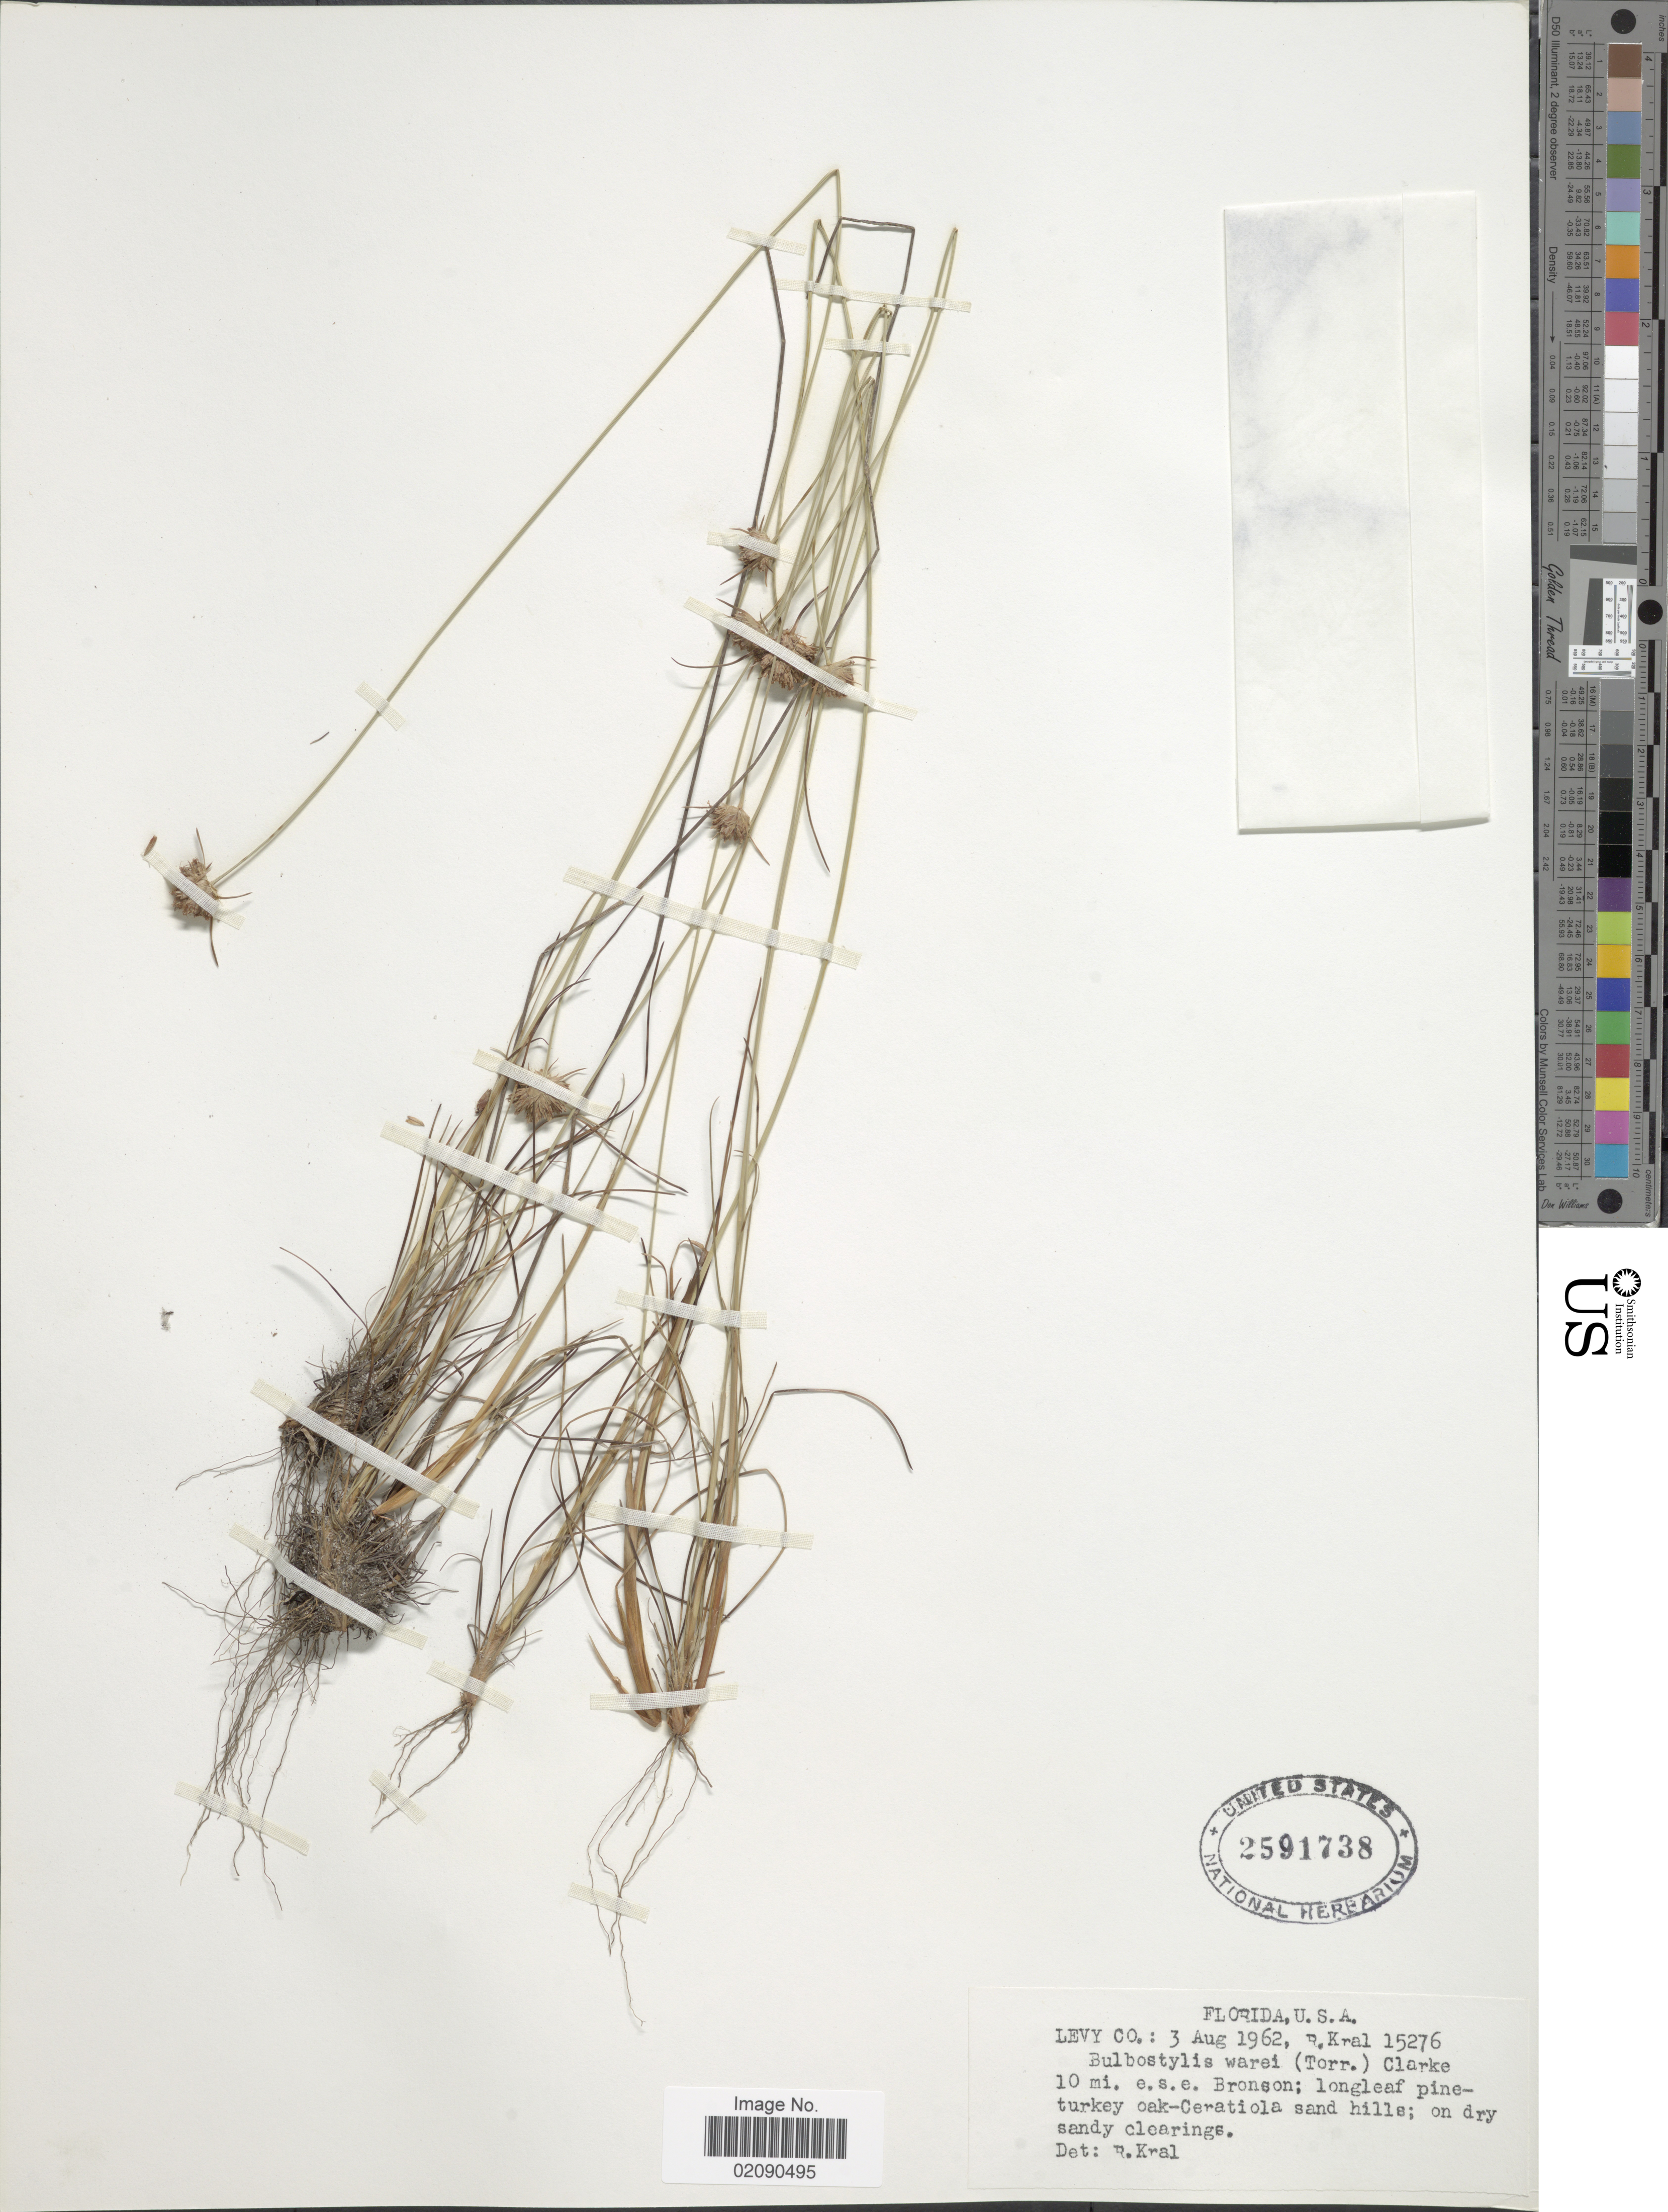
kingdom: Plantae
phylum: Tracheophyta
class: Liliopsida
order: Poales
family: Cyperaceae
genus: Bulbostylis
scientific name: Bulbostylis warei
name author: (Torr.) C.B. Clarke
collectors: R. Kral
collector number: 15276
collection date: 1962-08-03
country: United States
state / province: Florida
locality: Levy Co; 10 mi e.s.e Bronson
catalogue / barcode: US 2591738